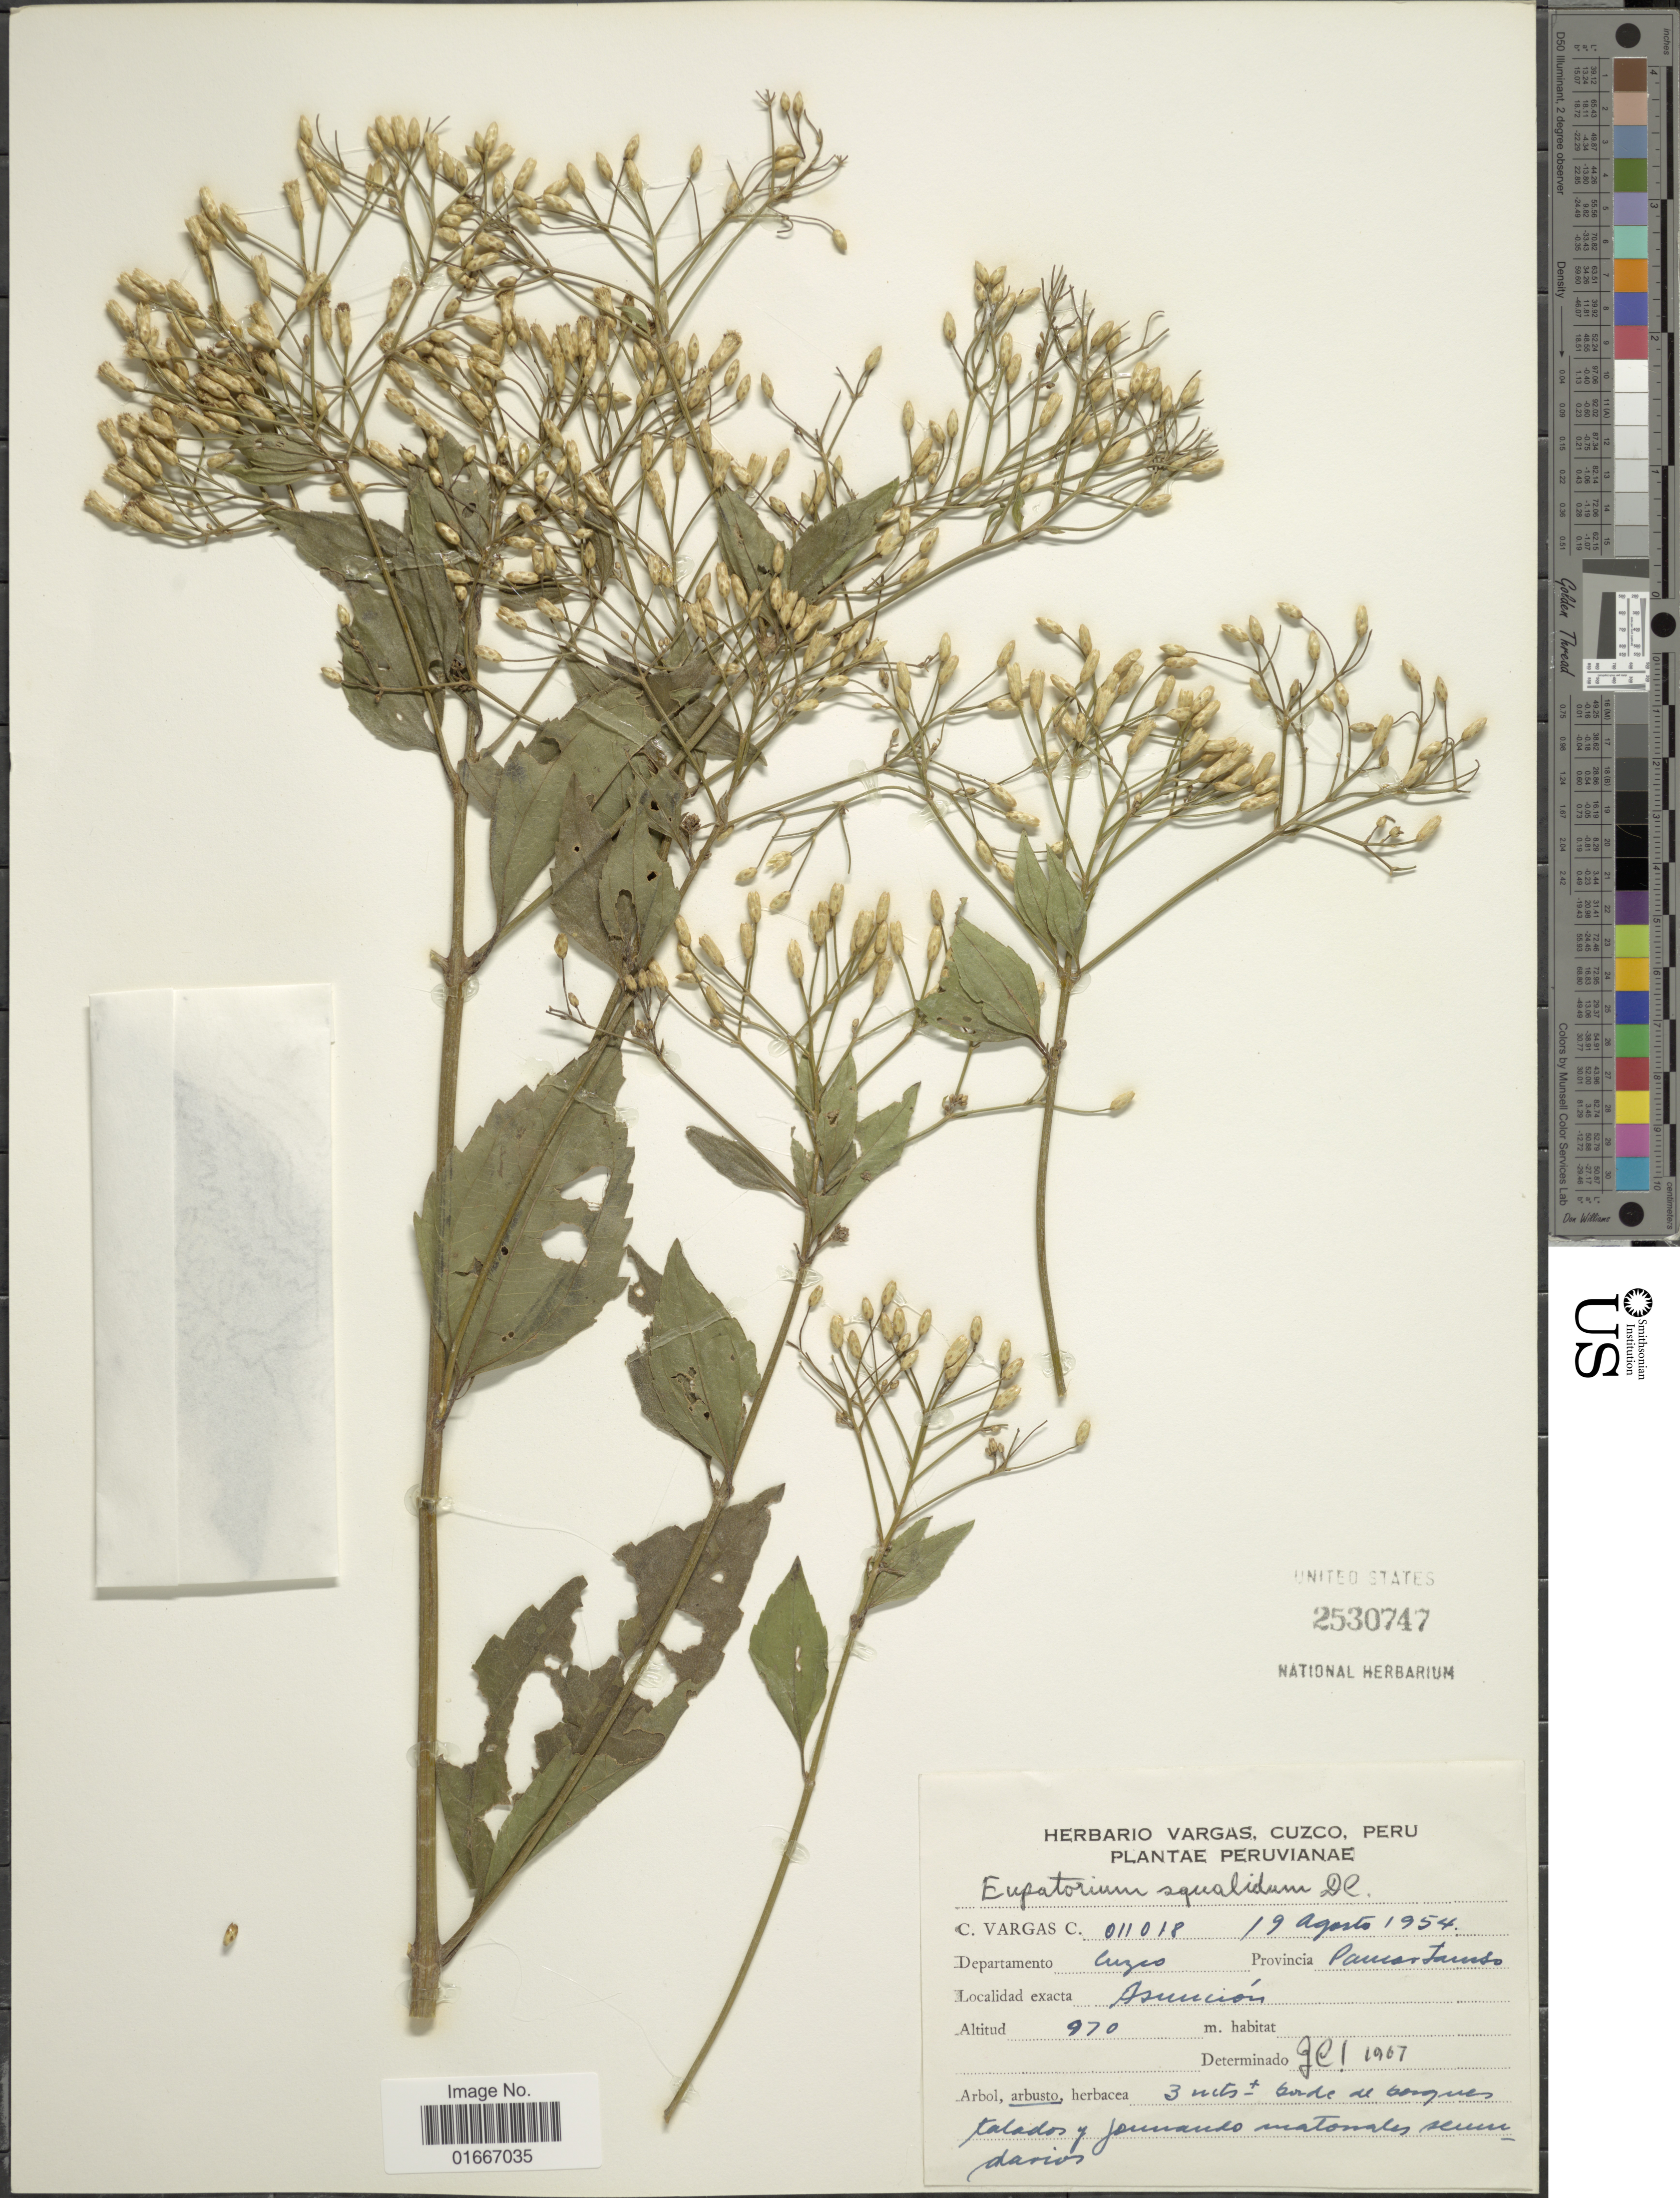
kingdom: Plantae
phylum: Tracheophyta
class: Magnoliopsida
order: Asterales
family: Asteraceae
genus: Chromolaena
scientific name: Chromolaena laevigata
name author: (Lam.) R.M. King & H. Rob.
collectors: C. Vargas Calderón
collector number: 011018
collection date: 1954-08-19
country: Peru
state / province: Cusco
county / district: Paucartambo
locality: Asunción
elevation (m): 970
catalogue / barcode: US 2530747